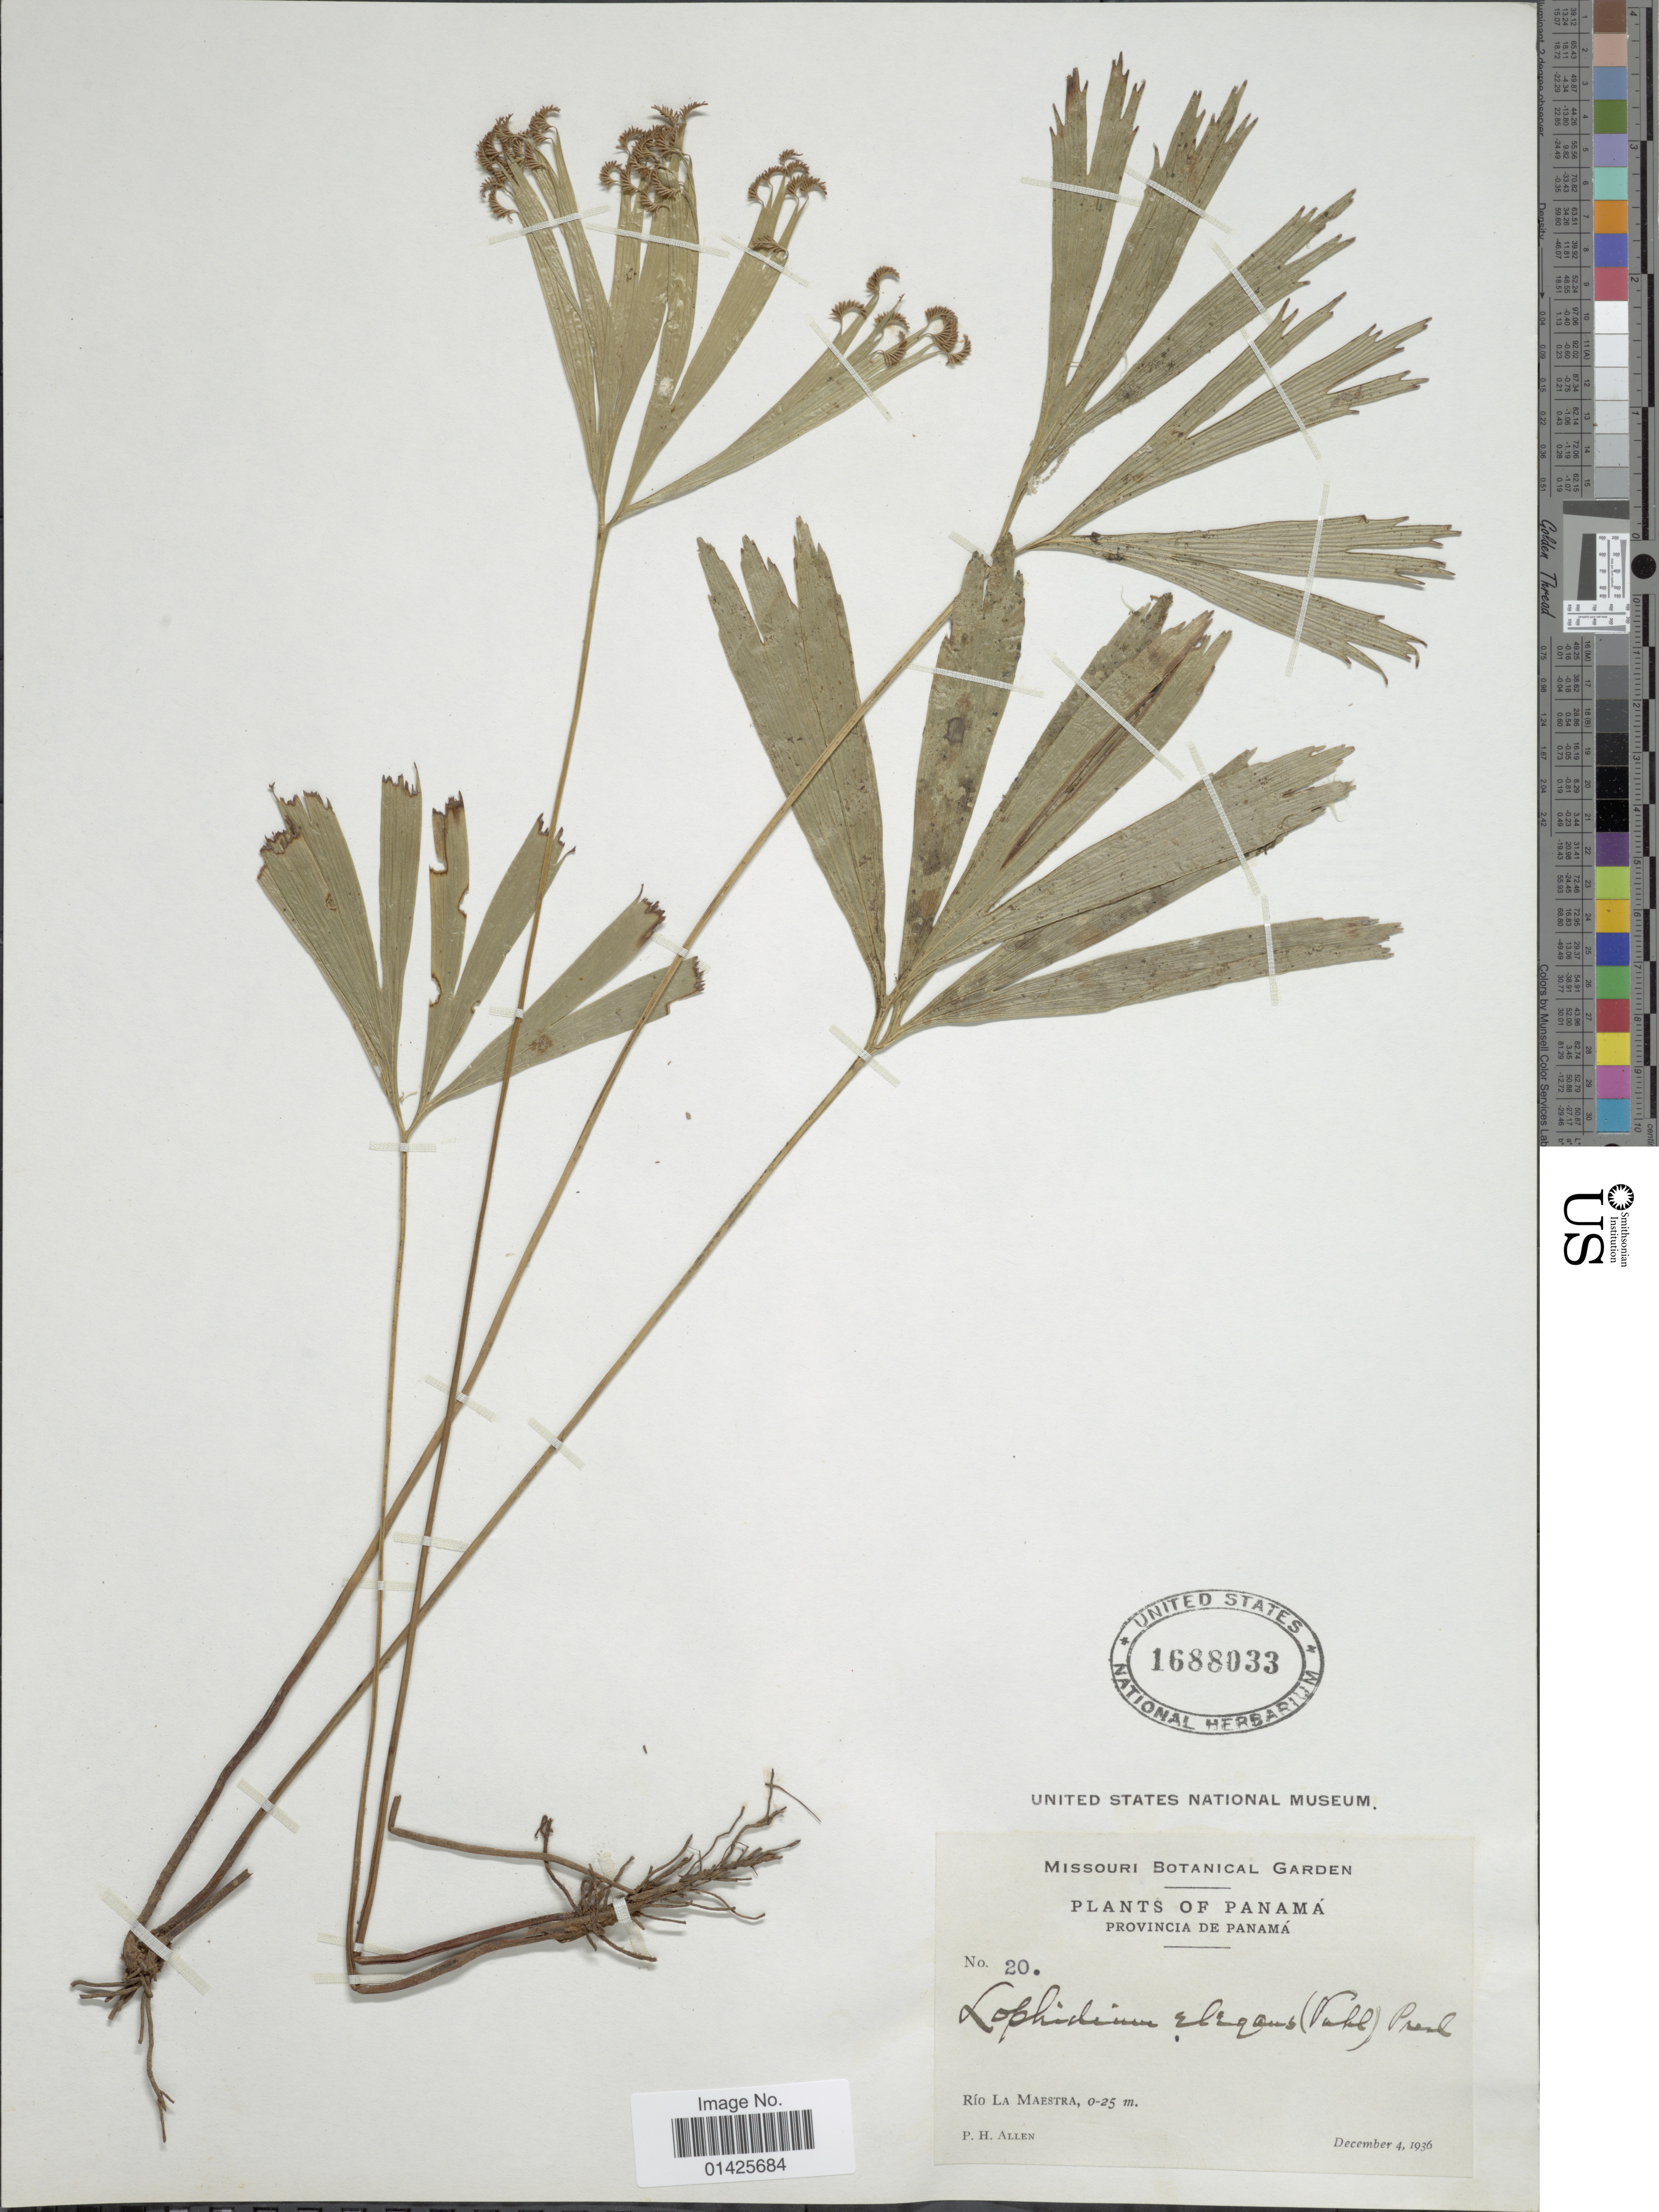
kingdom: Plantae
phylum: Tracheophyta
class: Polypodiopsida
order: Schizaeales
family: Schizaeaceae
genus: Schizaea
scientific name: Schizaea elegans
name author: (Vahl) Sw.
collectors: P. H. Allen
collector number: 20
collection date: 1936-12-04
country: Panama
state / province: Panamá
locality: Río La Maestra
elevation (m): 0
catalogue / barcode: US 1688033